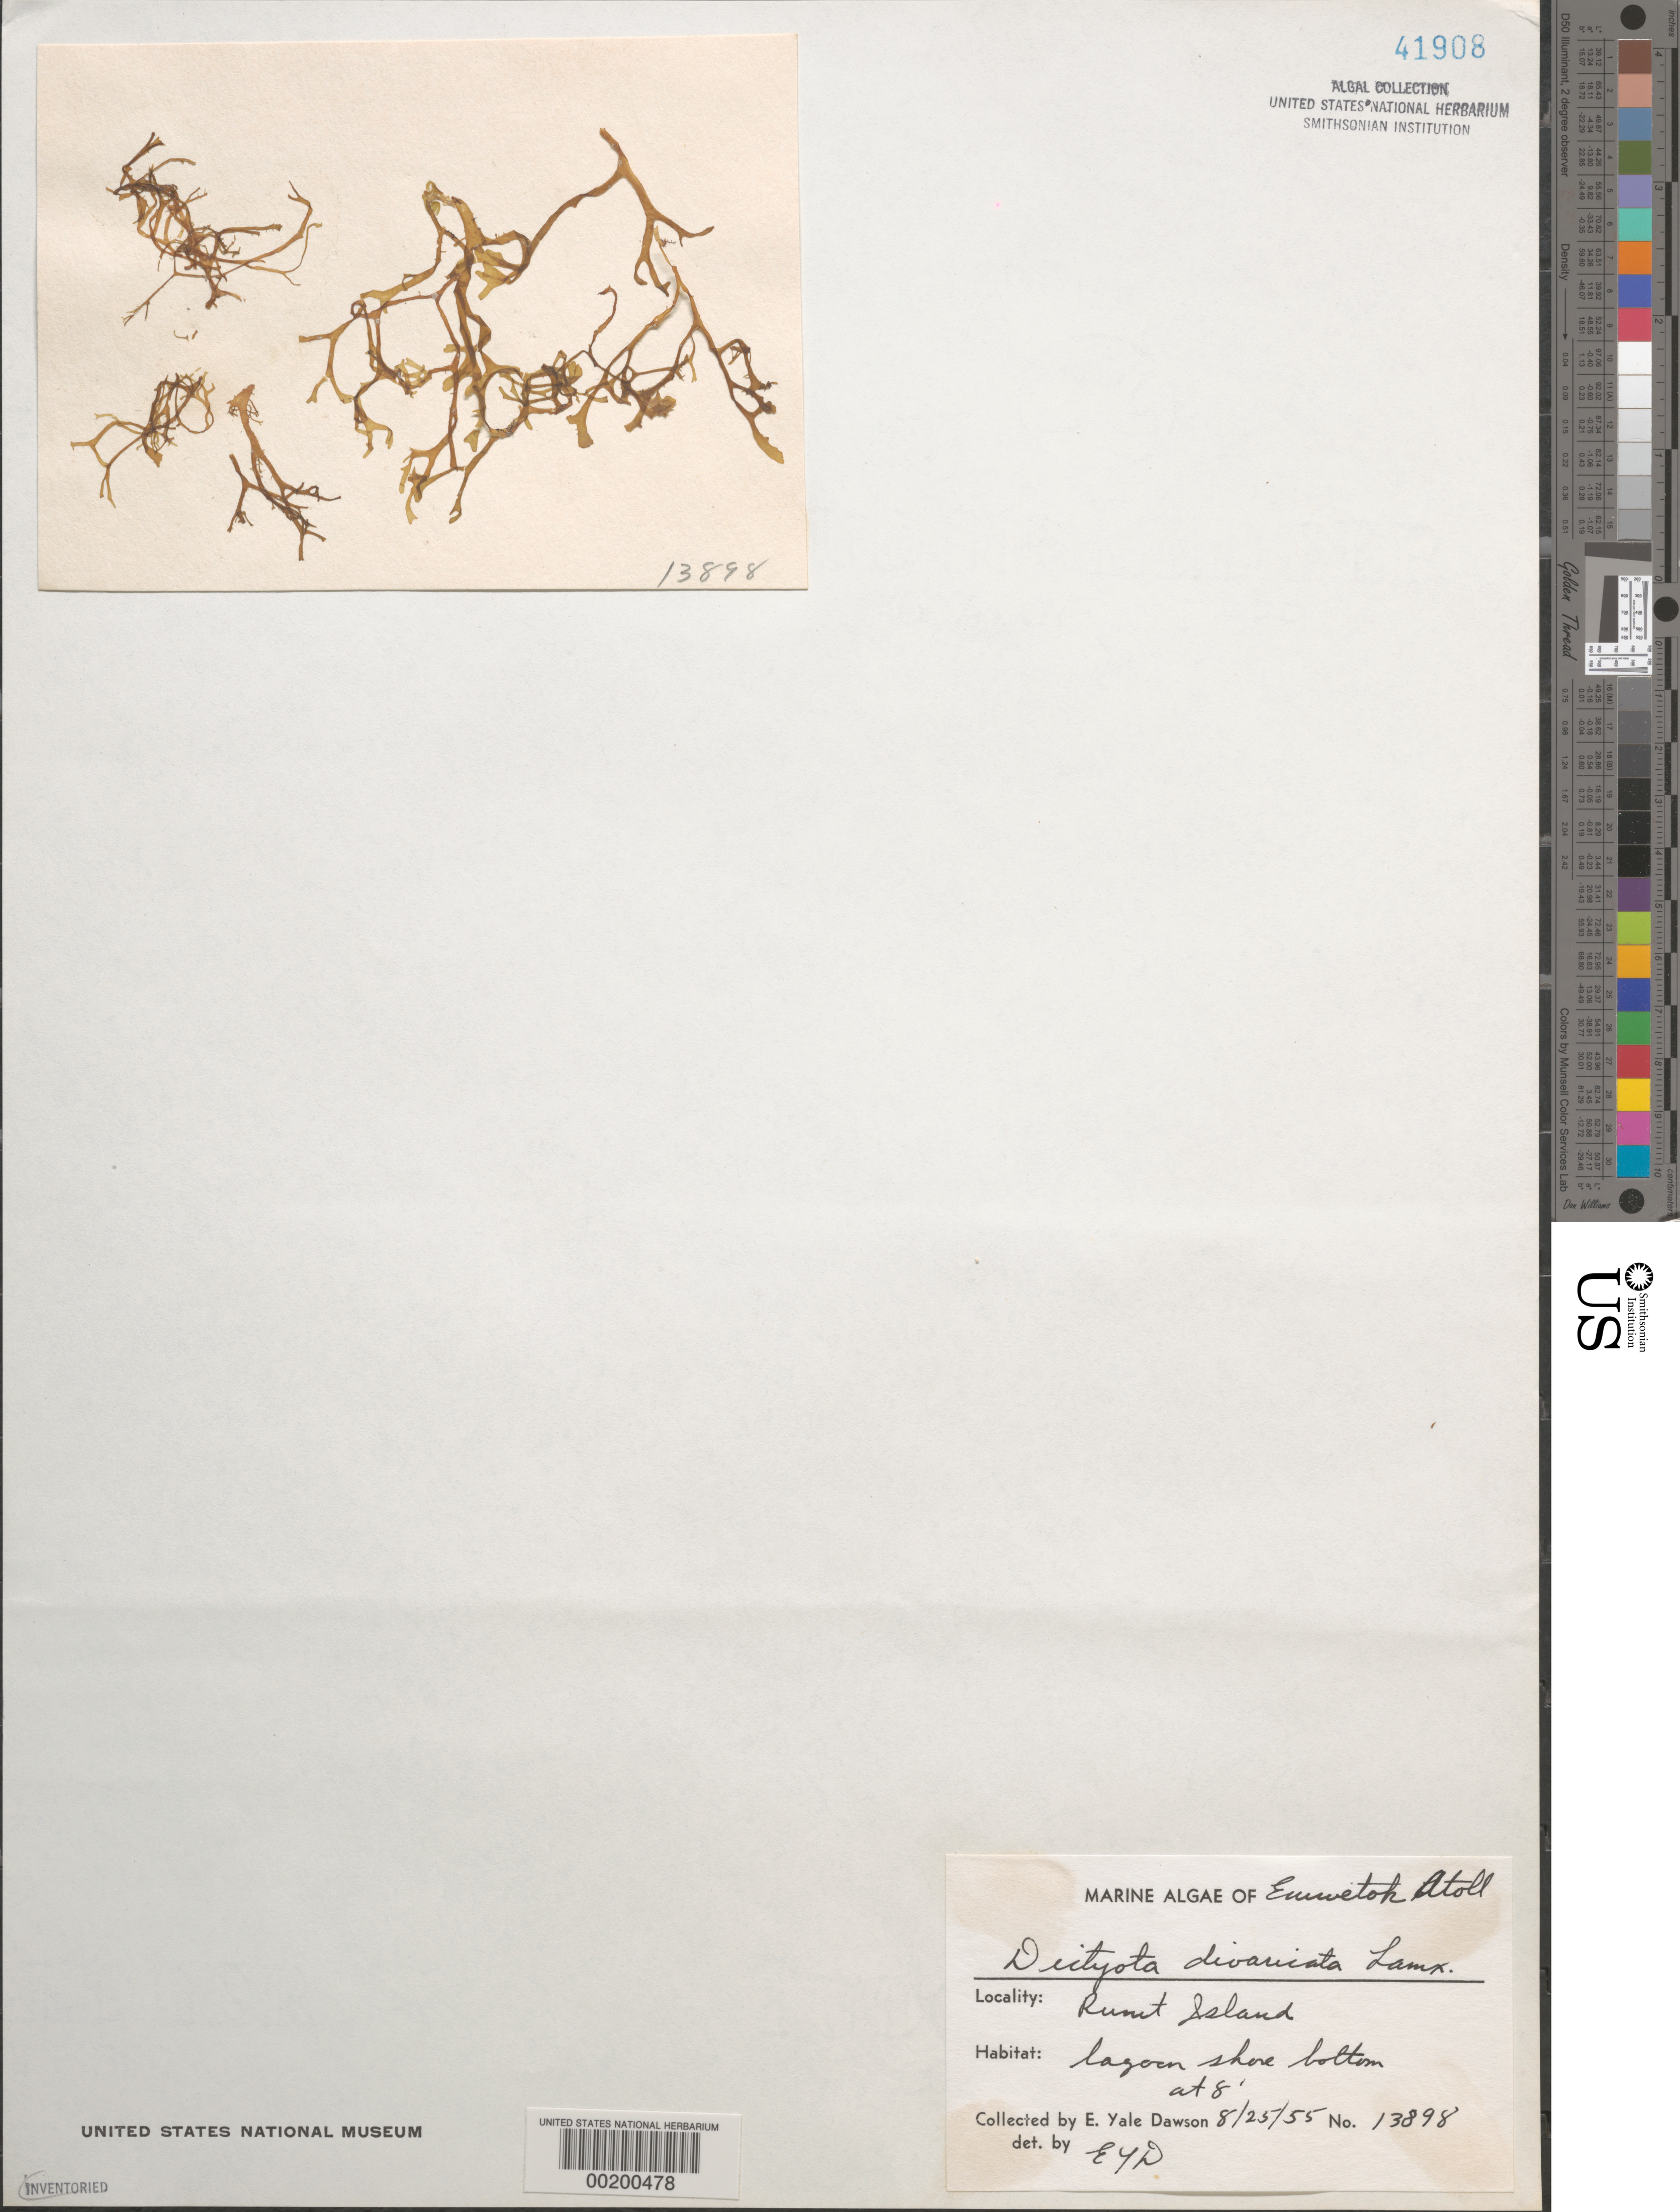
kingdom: Chromista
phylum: Ochrophyta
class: Phaeophyceae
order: Dictyotales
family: Dictyotaceae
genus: Dictyota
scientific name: Dictyota divaricata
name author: J.V.Lamouroux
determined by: Dawson, E. Y.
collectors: E. Y. Dawson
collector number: EYD 13898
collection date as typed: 25 Aug 1955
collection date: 1955-08-25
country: Marshall Islands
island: Enewetak [Eniwetok] Atoll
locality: Runit Islet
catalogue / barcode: US 41908